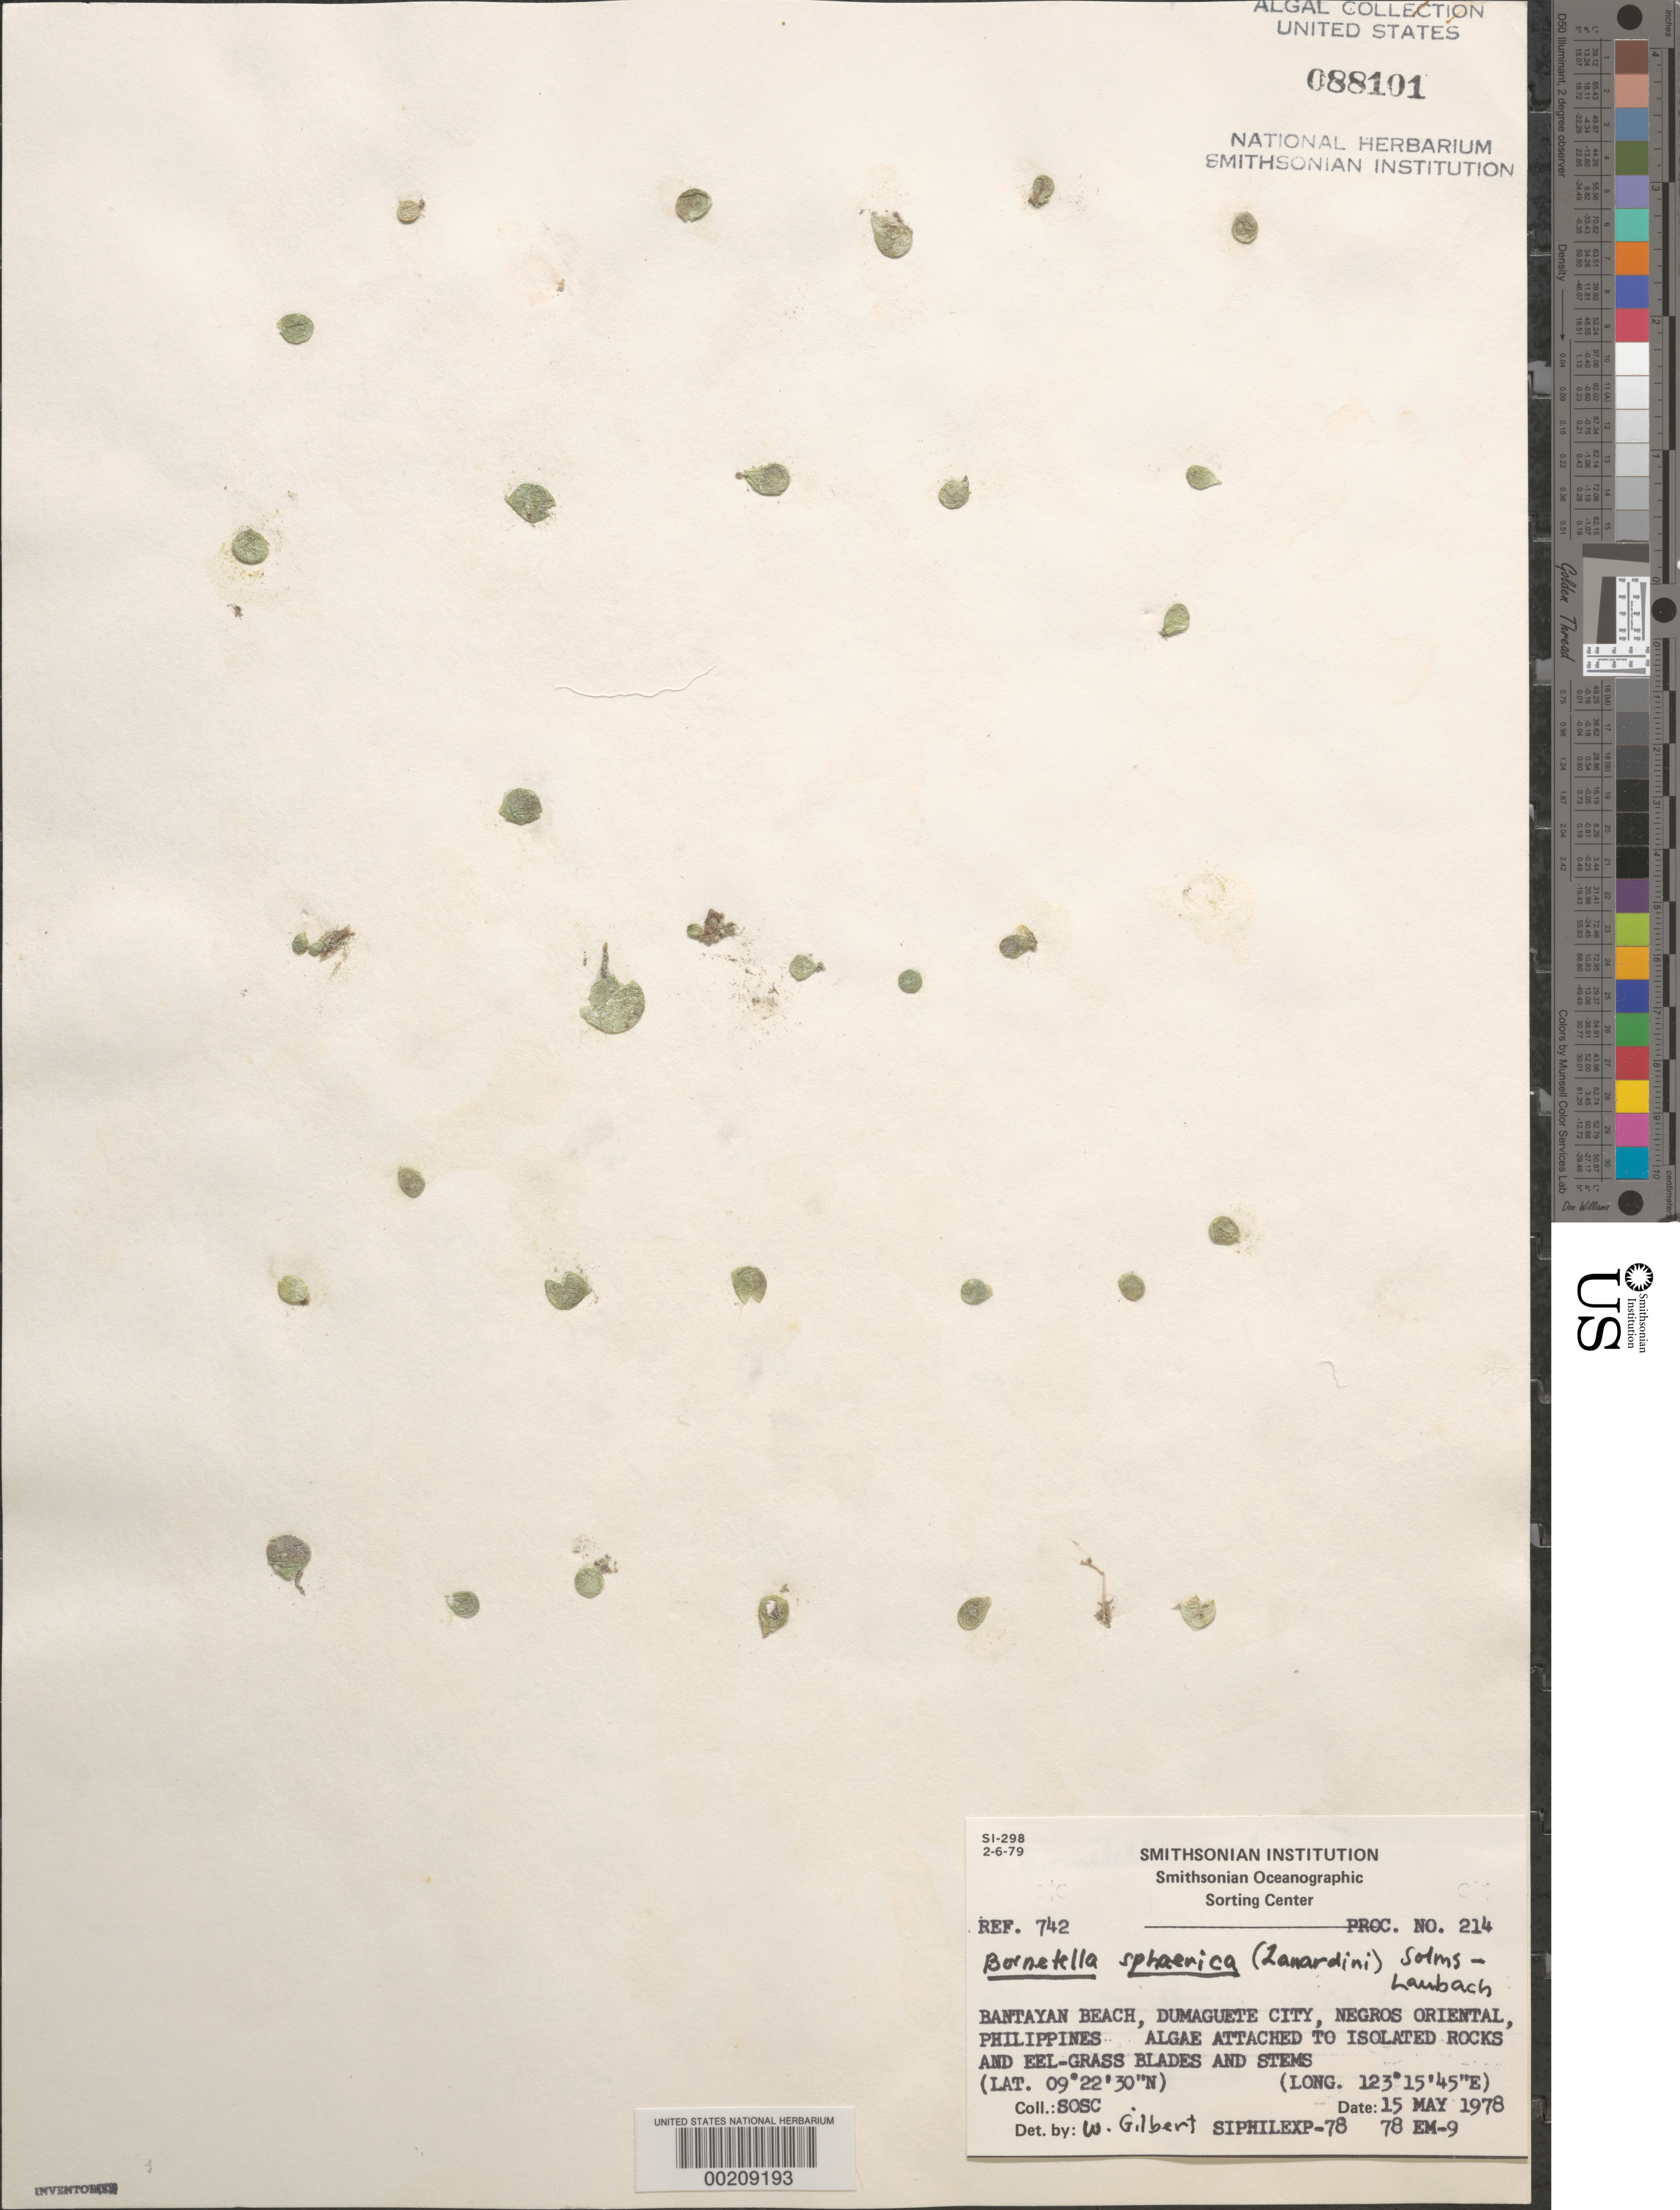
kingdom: Plantae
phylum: Chlorophyta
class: Ulvophyceae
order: Dasycladales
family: Dasycladaceae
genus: Bornetella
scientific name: Bornetella sphaerica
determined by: Gilbert, W. J.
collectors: SOSC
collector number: Station 78 Em-9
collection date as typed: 15 May 1978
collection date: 1978-05-15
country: Philippines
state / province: Central Visayas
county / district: Negros Oriental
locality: Bantayan beach, dumaguete city, negros oriental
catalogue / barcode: US 88101